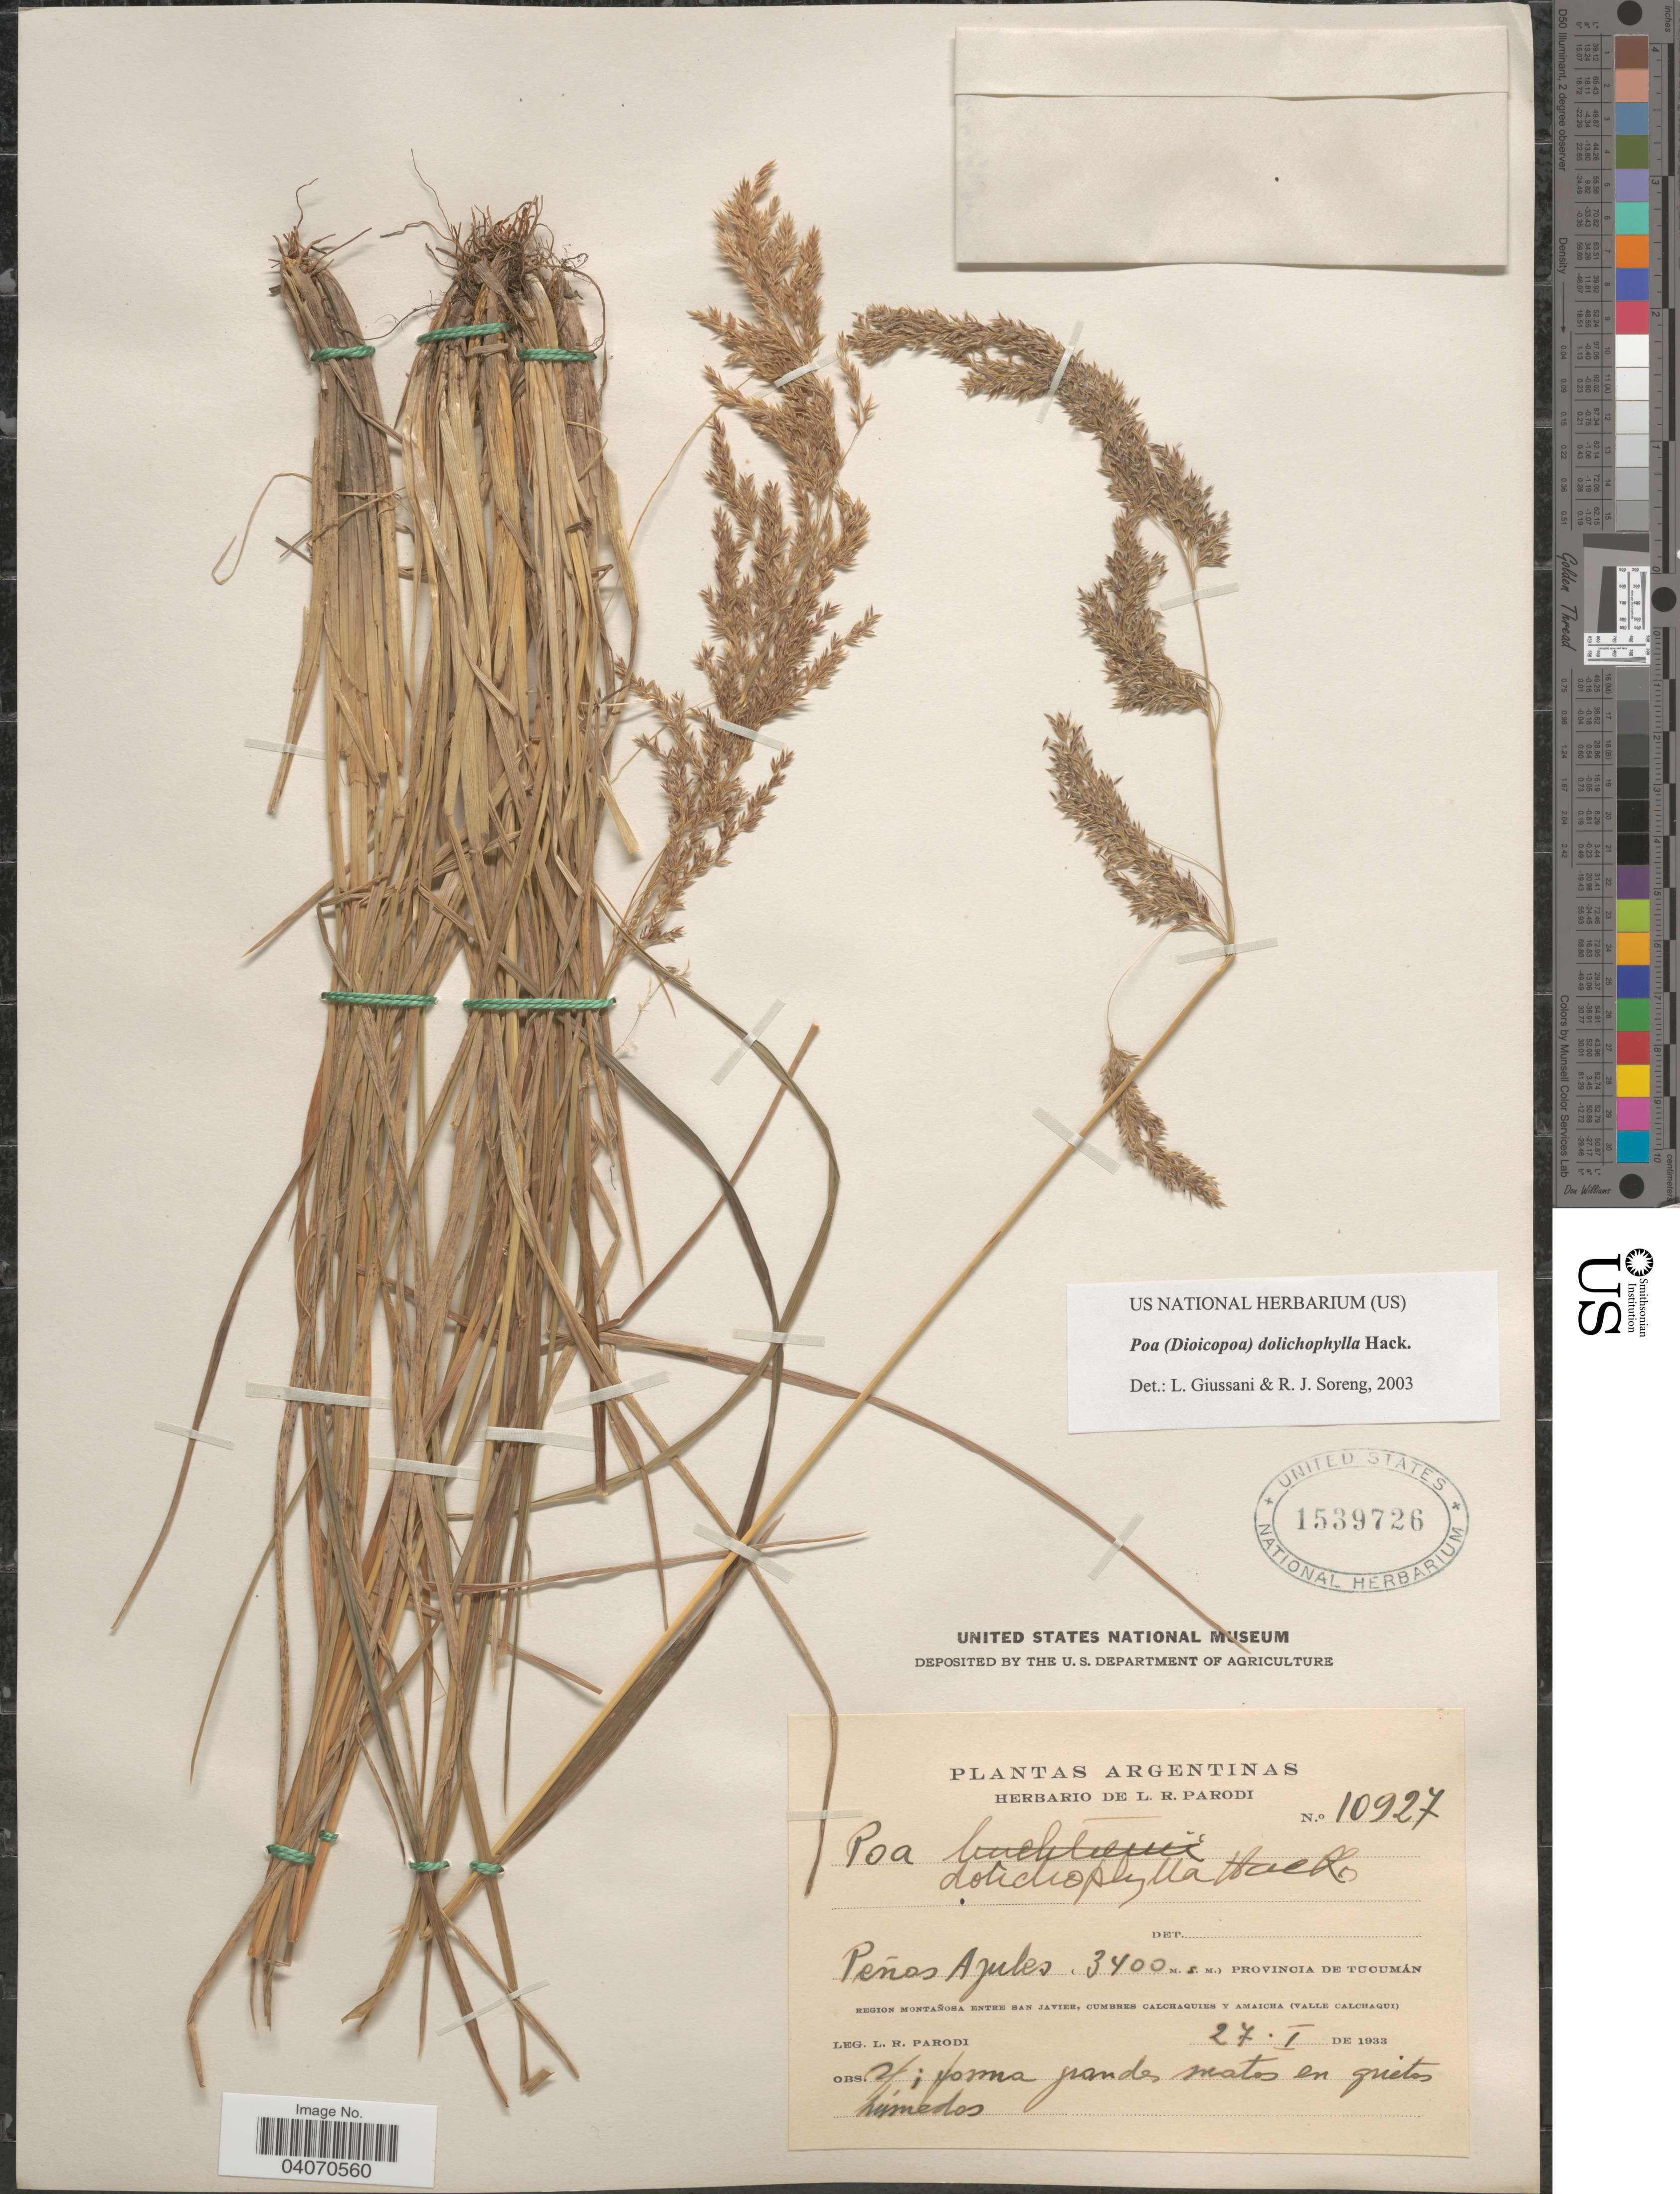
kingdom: Plantae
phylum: Tracheophyta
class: Liliopsida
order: Poales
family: Poaceae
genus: Poa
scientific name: Poa dolichophylla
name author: Hack.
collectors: L. R. Parodi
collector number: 10927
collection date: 1933-01-27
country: Argentina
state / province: Tucuman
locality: Peñas Azules. Region montañosa entre San Javier, cumbres Calchaquies y Amaicha (Valle Calchaqui)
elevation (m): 3400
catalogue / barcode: US 1539726